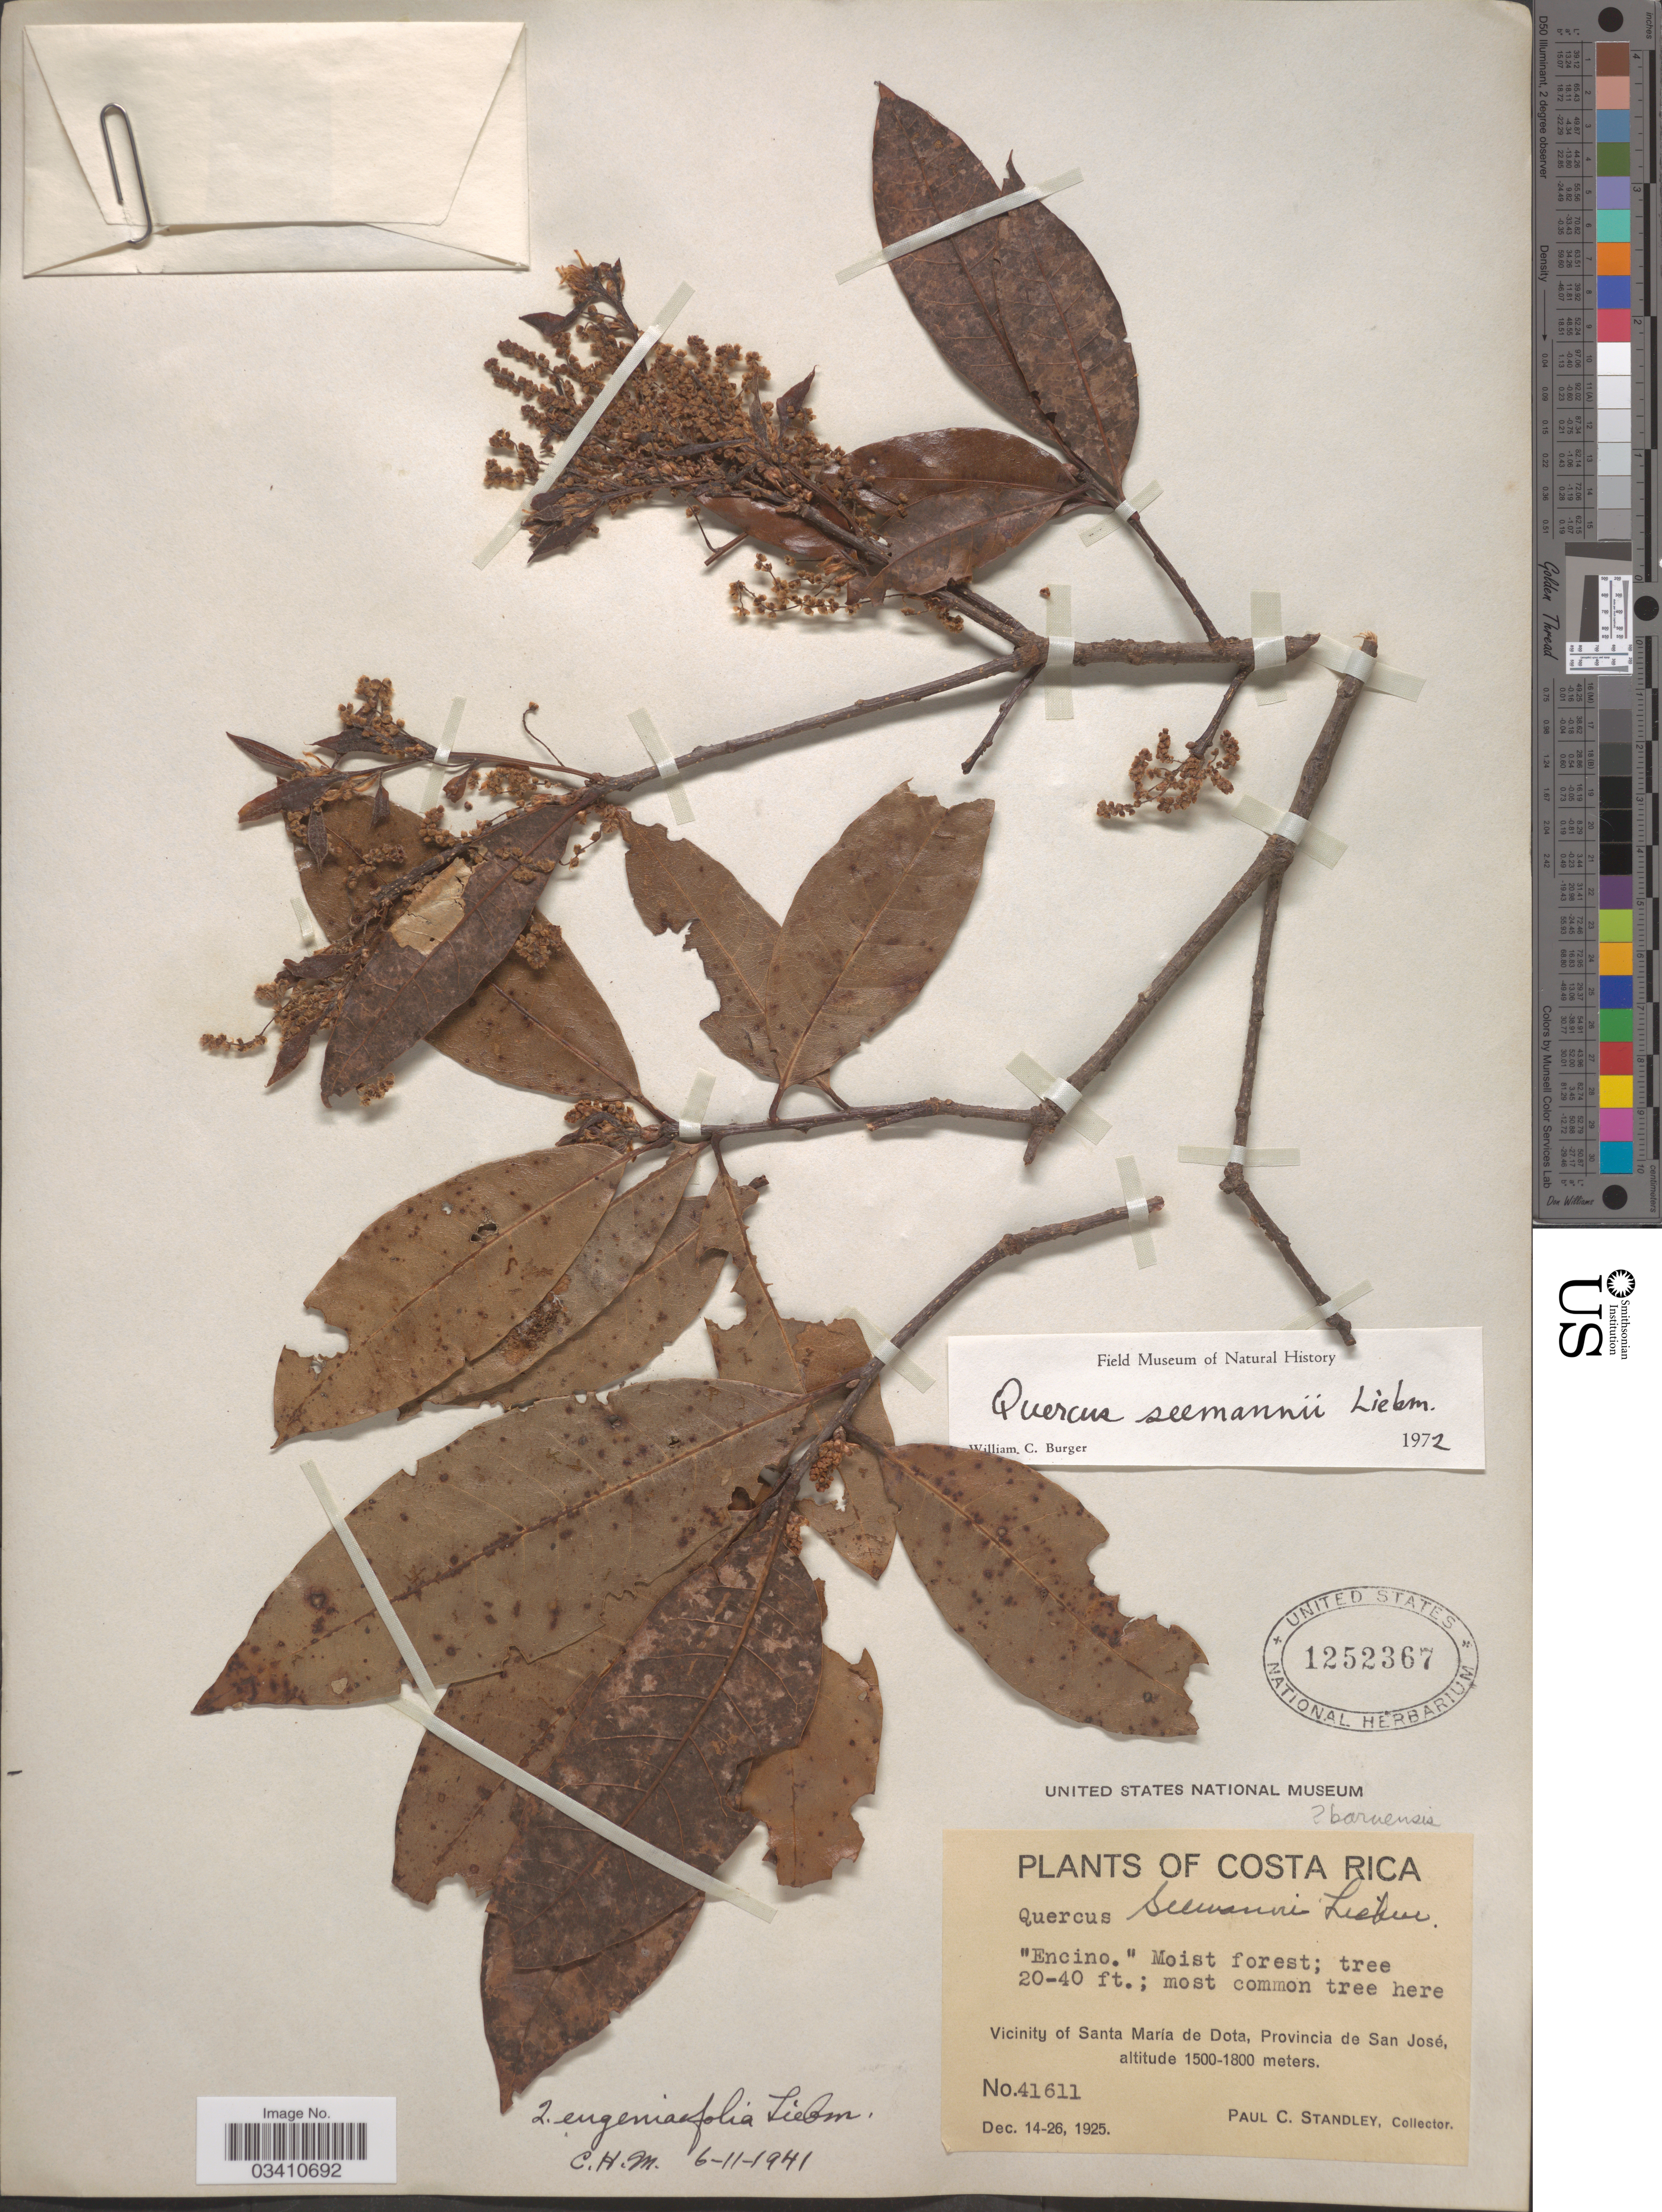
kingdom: Plantae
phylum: Tracheophyta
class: Magnoliopsida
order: Fagales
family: Fagaceae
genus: Quercus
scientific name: Quercus seemannii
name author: Liebm.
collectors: P. C. Standley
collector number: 41611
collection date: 1925-12-14/1925-12-26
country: Costa Rica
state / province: San José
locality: Vicinity of Santa María de Dota.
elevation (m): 1500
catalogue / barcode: US 1252367